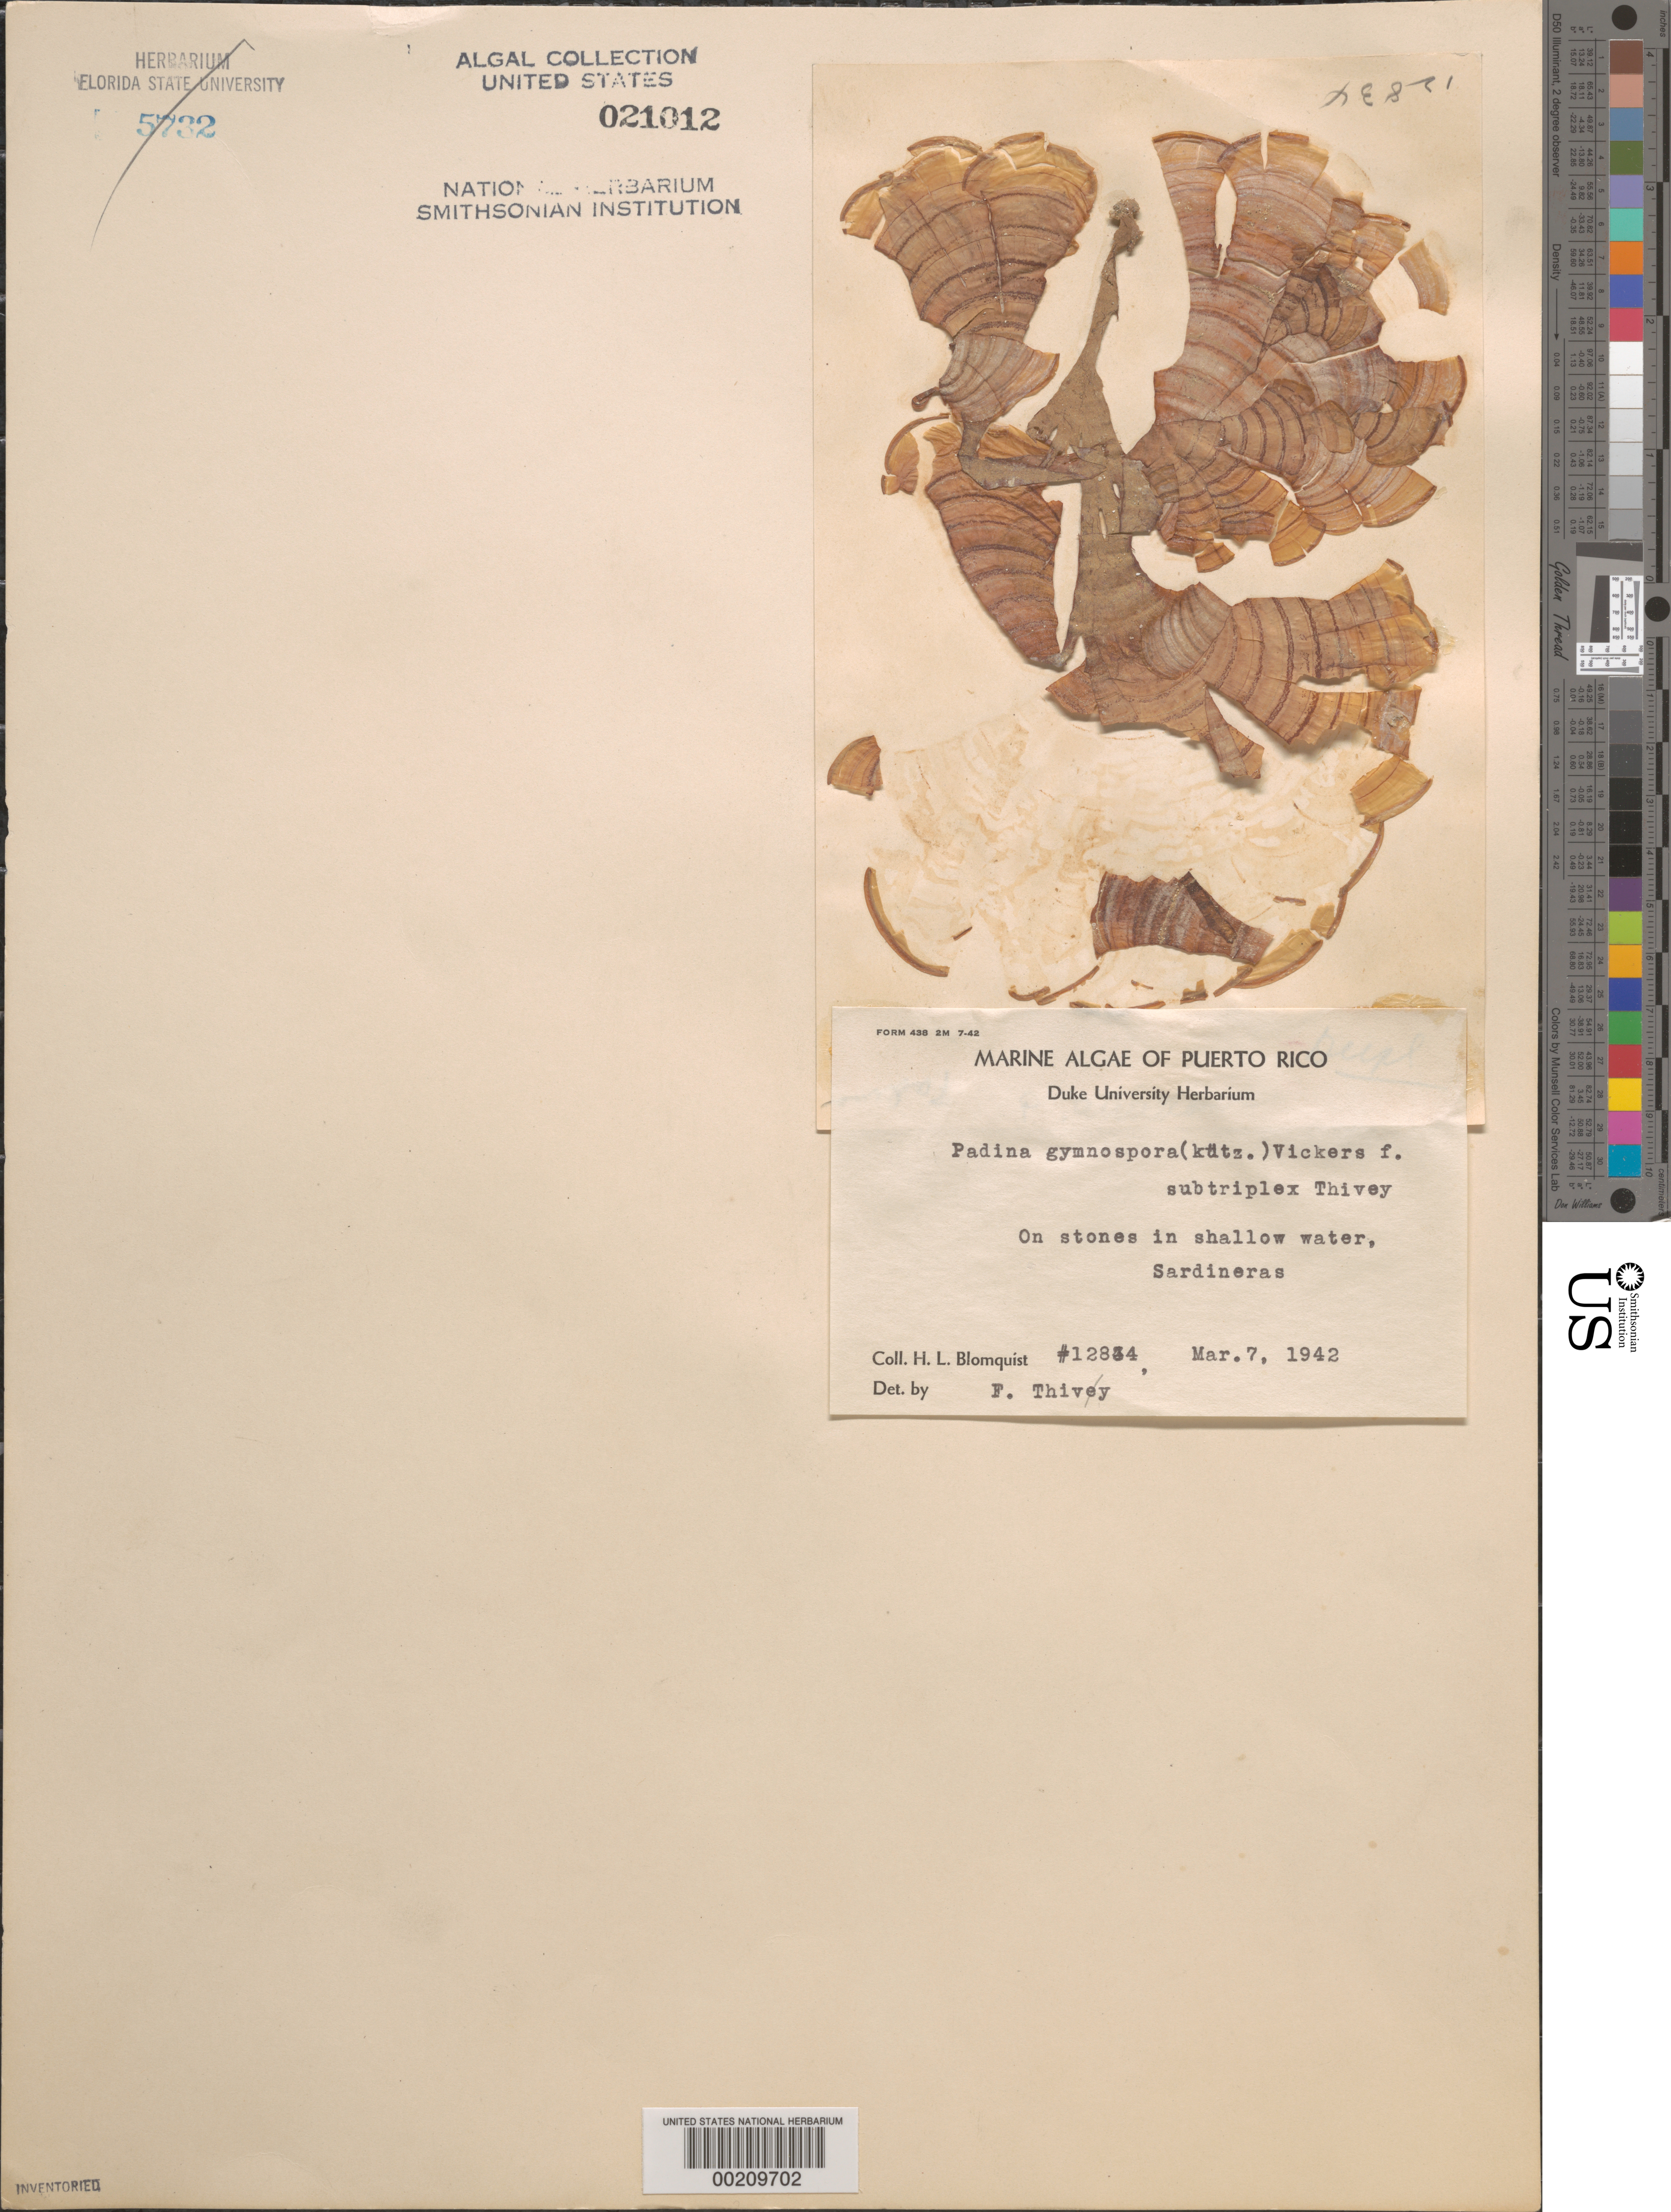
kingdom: Chromista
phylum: Ochrophyta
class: Phaeophyceae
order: Dictyotales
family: Dictyotaceae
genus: Padina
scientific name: Padina gymnospora f. subtriplex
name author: Thivy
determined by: Thivy, F.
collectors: H. Blomquist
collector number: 12834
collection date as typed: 07 Mar 1942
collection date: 1942-03-07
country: Puerto Rico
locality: Sardineras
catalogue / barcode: US 21012